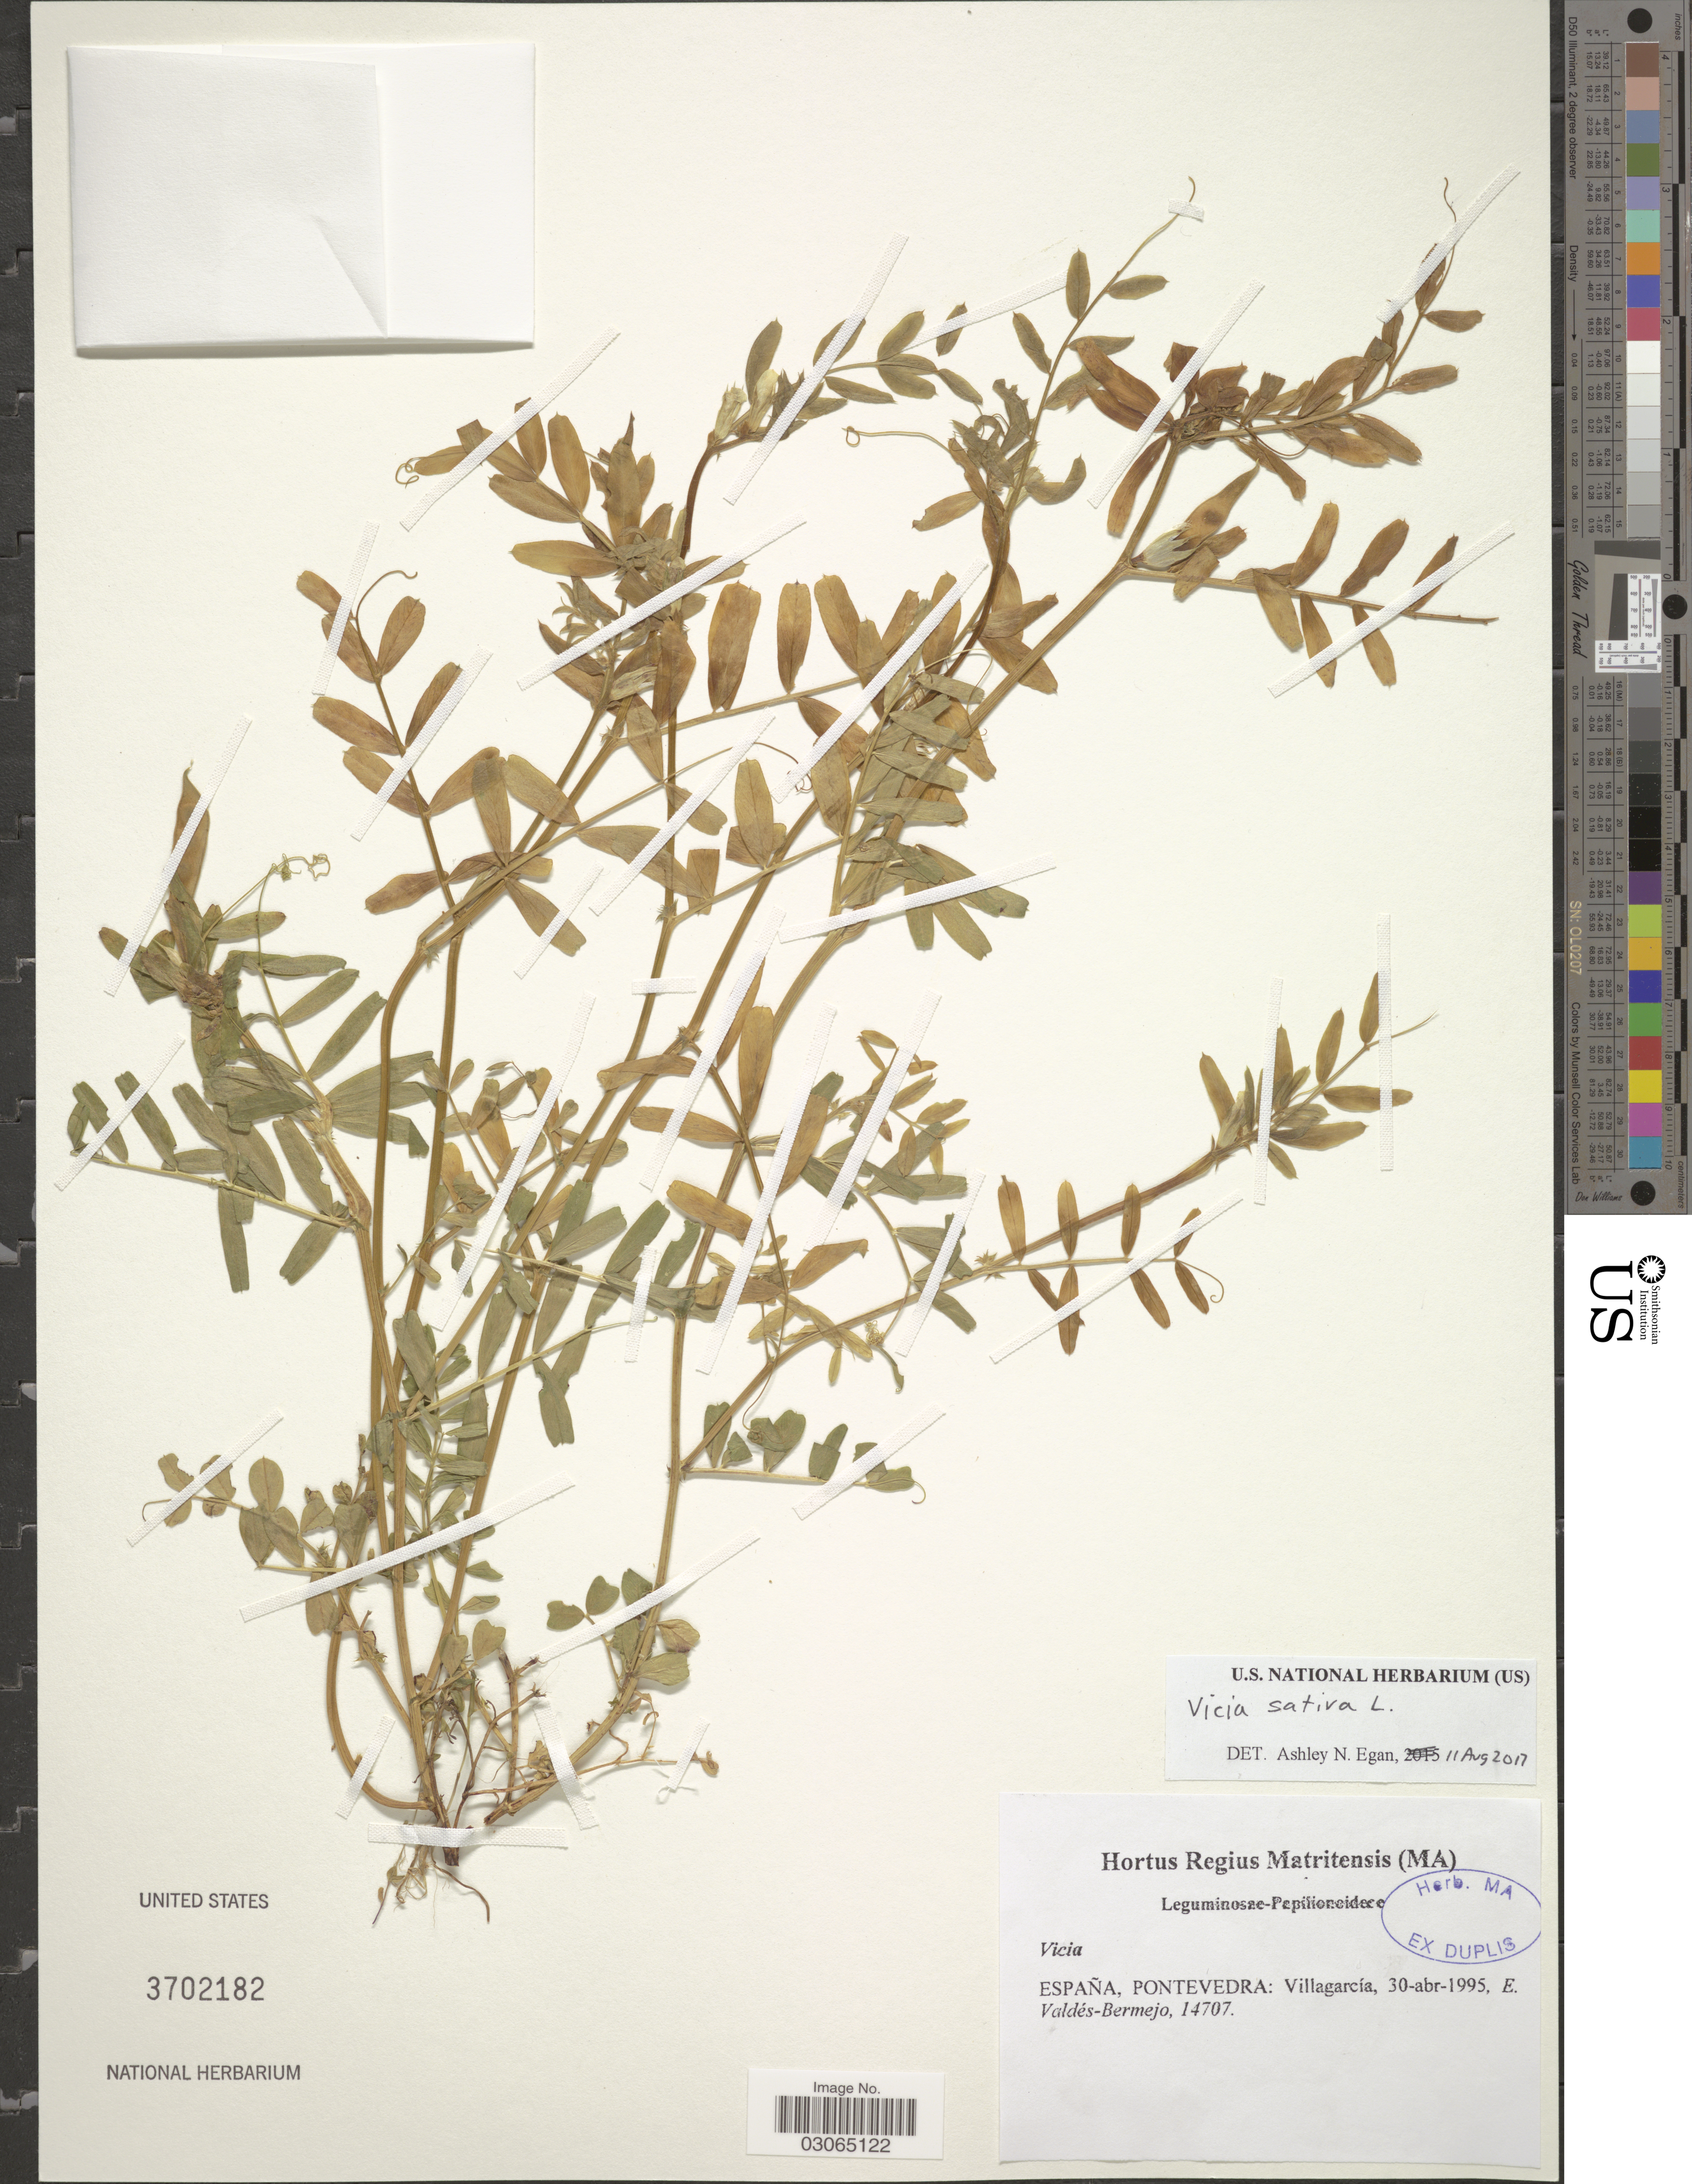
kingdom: Plantae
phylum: Tracheophyta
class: Magnoliopsida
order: Fabales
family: Fabaceae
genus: Vicia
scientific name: Vicia sativa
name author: L.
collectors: E. Valdes Bermejo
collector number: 14707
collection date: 1995-04-30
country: Spain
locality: España, Pontevedra: Villagarcía.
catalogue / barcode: US 3702182